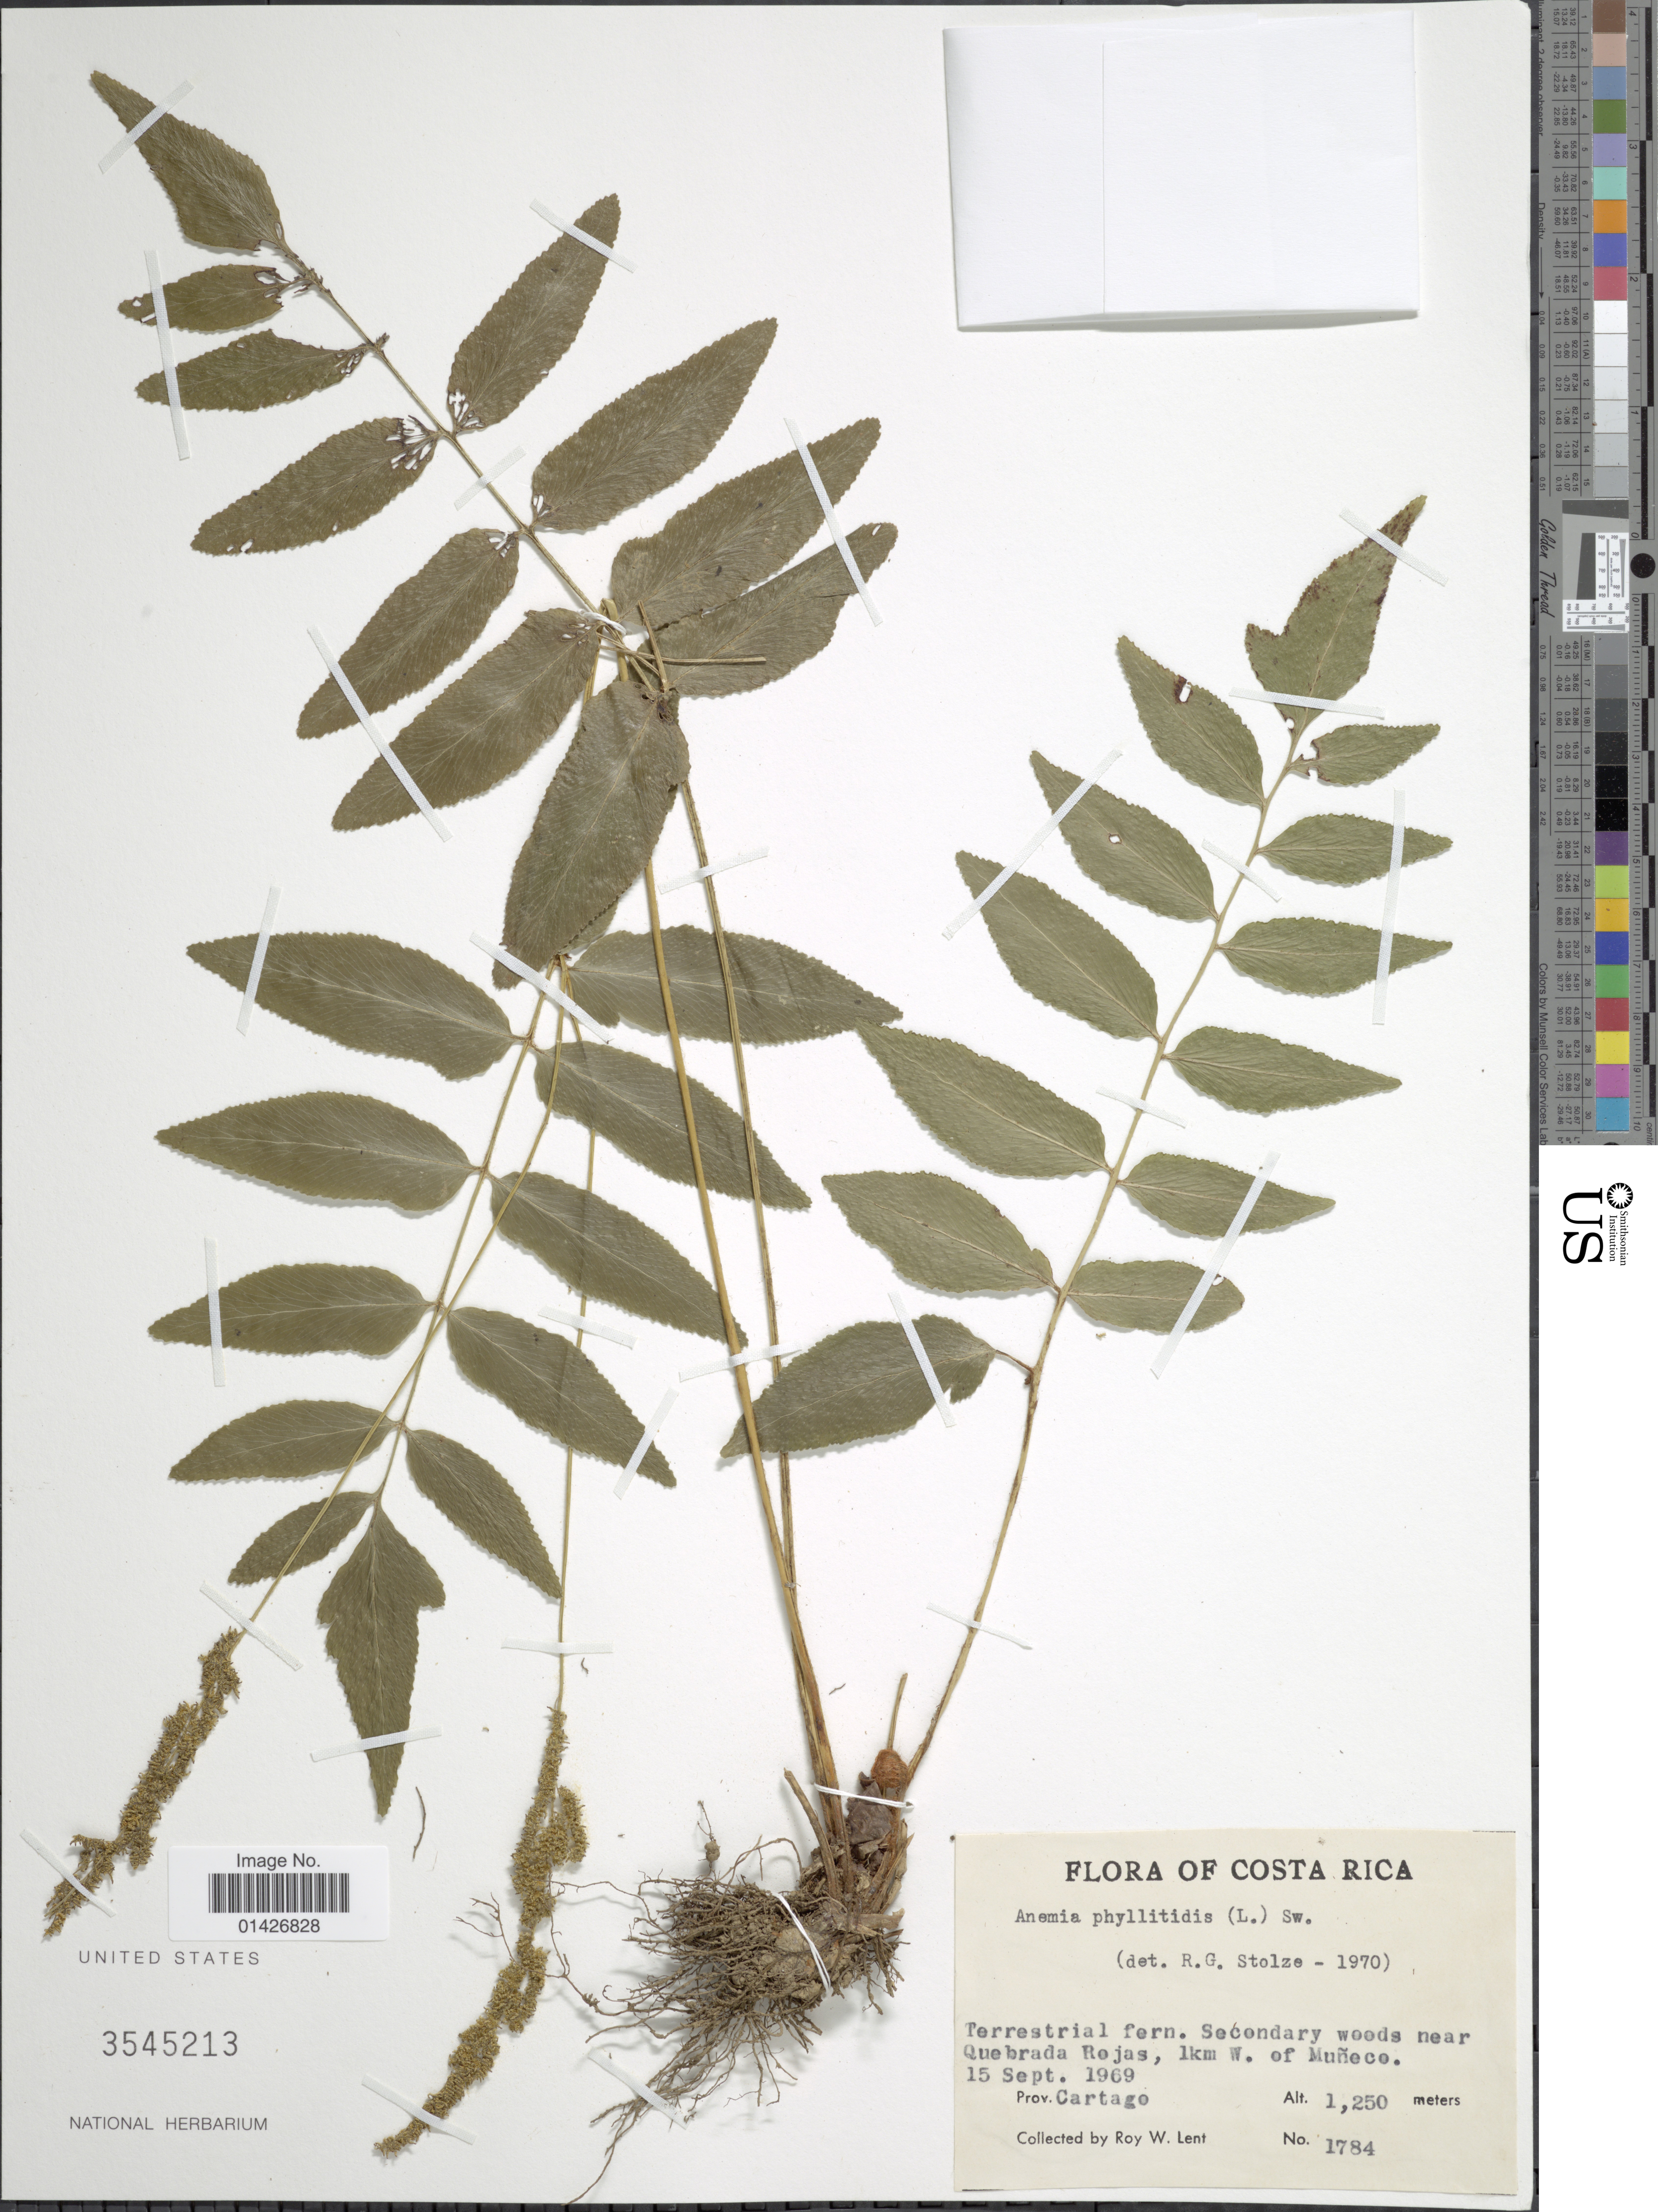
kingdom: Plantae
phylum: Tracheophyta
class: Polypodiopsida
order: Schizaeales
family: Anemiaceae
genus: Anemia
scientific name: Anemia phyllitidis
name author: (L.) Sw.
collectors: R. W. Lent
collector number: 1784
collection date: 1969-09-15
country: Costa Rica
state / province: Cartago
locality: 1km W of Muñece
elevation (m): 1250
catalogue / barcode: US 3545213